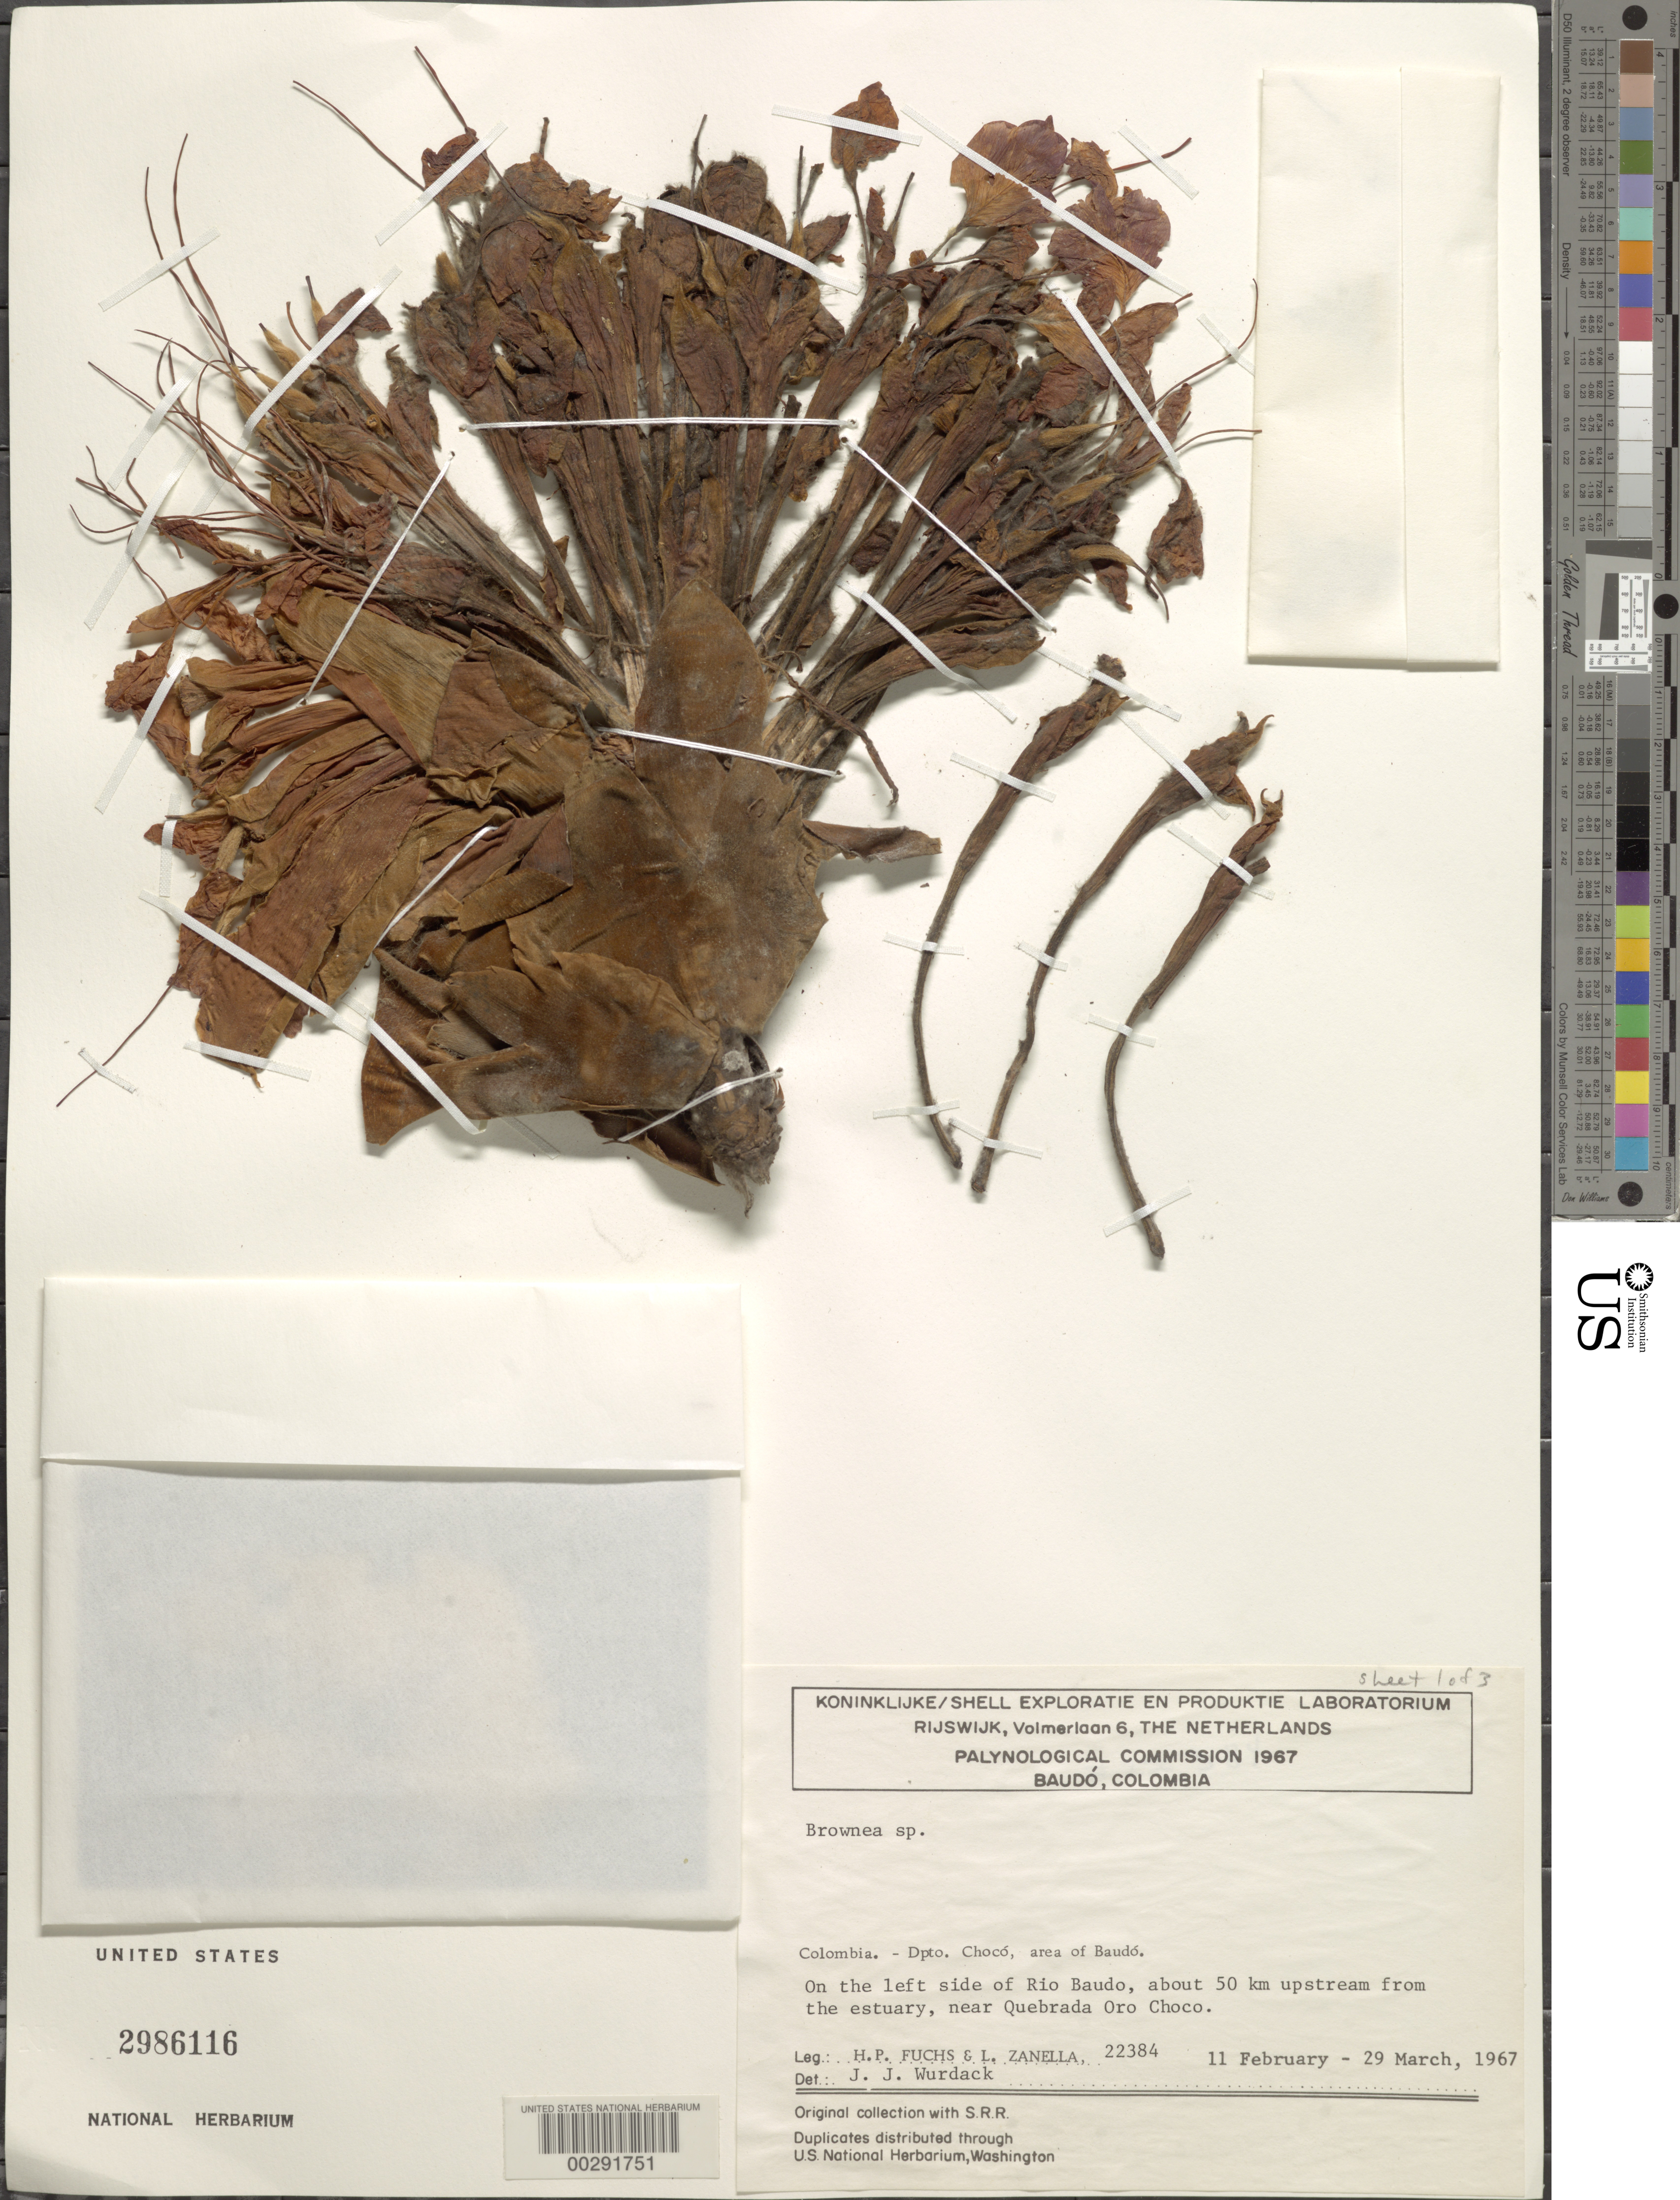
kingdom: Plantae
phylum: Tracheophyta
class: Magnoliopsida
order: Fabales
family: Fabaceae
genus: Brownea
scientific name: Brownea chocoana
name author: Quiñones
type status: Isotype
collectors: H. P. Fuchs & L. Zanella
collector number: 22384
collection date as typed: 11 Feb 1967 to 29 Mar 1967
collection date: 1967-02-11/1967-03-29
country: Colombia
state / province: Chocó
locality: Area of Baudo, on the left side of Rio Baudo, about 50 km upstream from the extuary, near Quebrada Oro Choco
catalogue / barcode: US 2986116